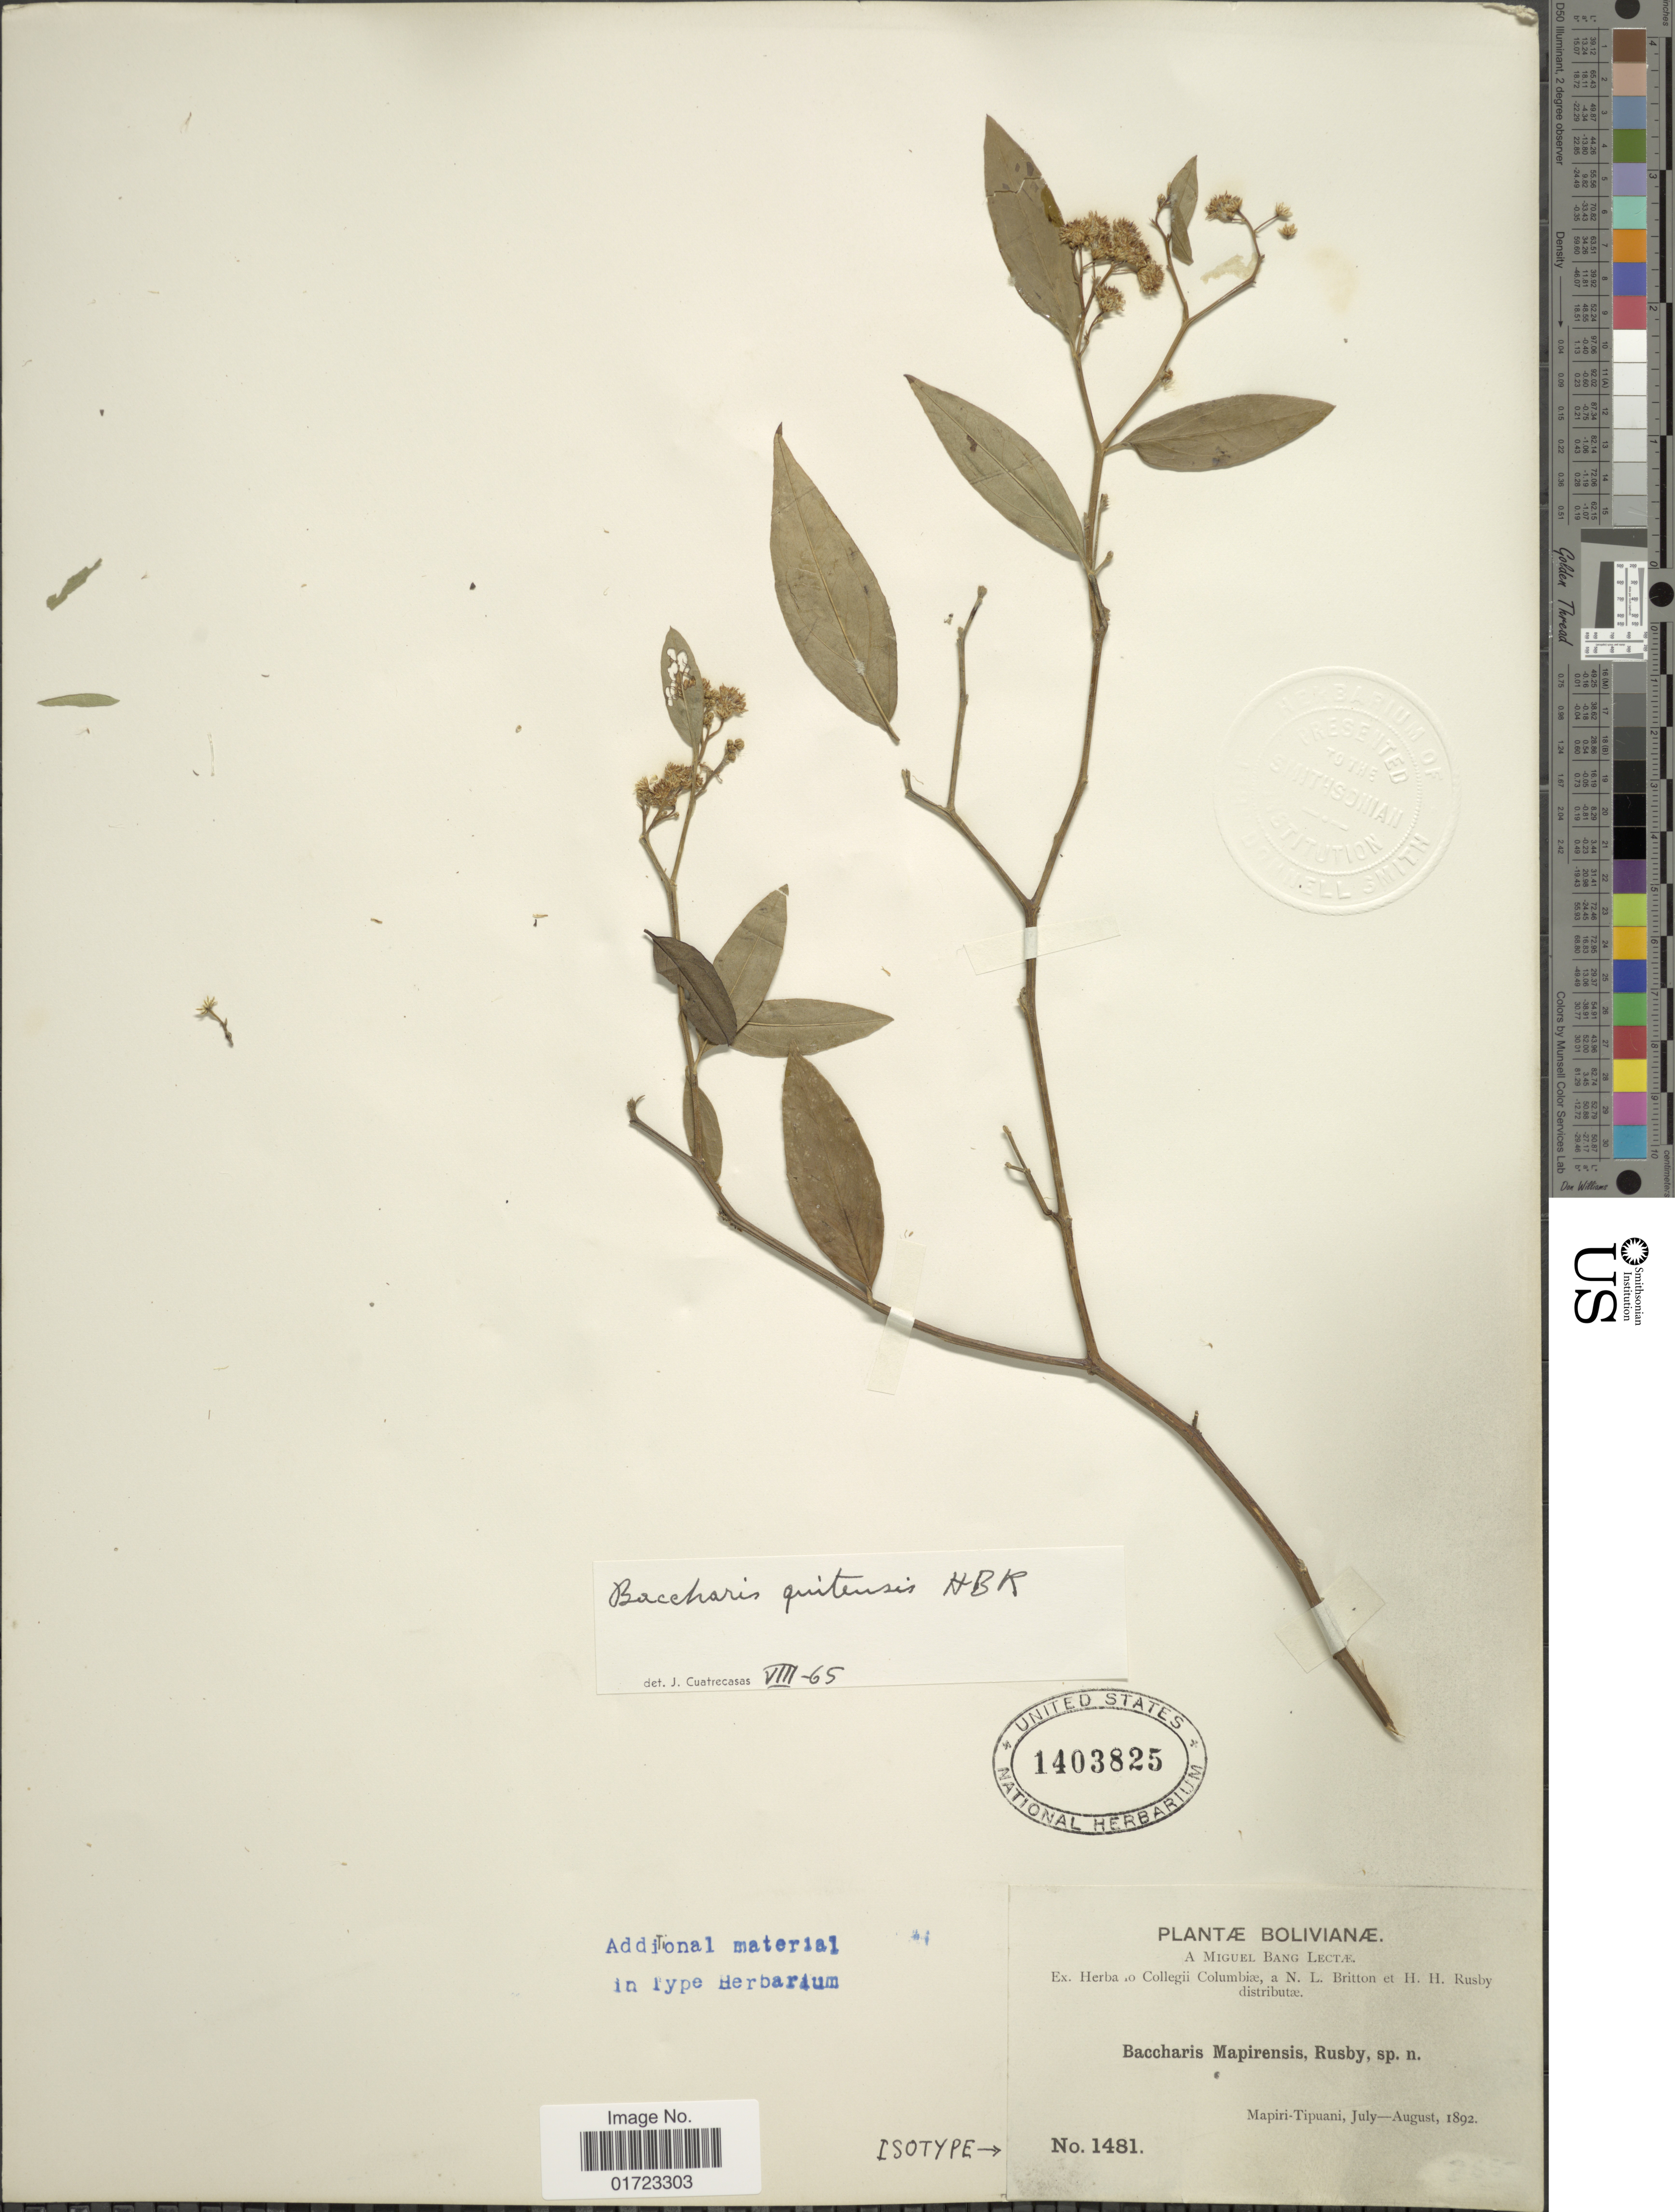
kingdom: Plantae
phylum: Tracheophyta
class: Magnoliopsida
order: Asterales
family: Asteraceae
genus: Baccharis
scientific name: Baccharis quitensis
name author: Kunth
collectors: M. Bang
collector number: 1481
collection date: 1892-07/1892-08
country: Bolivia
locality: Mapiri-Tipuani.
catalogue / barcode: US 1403825